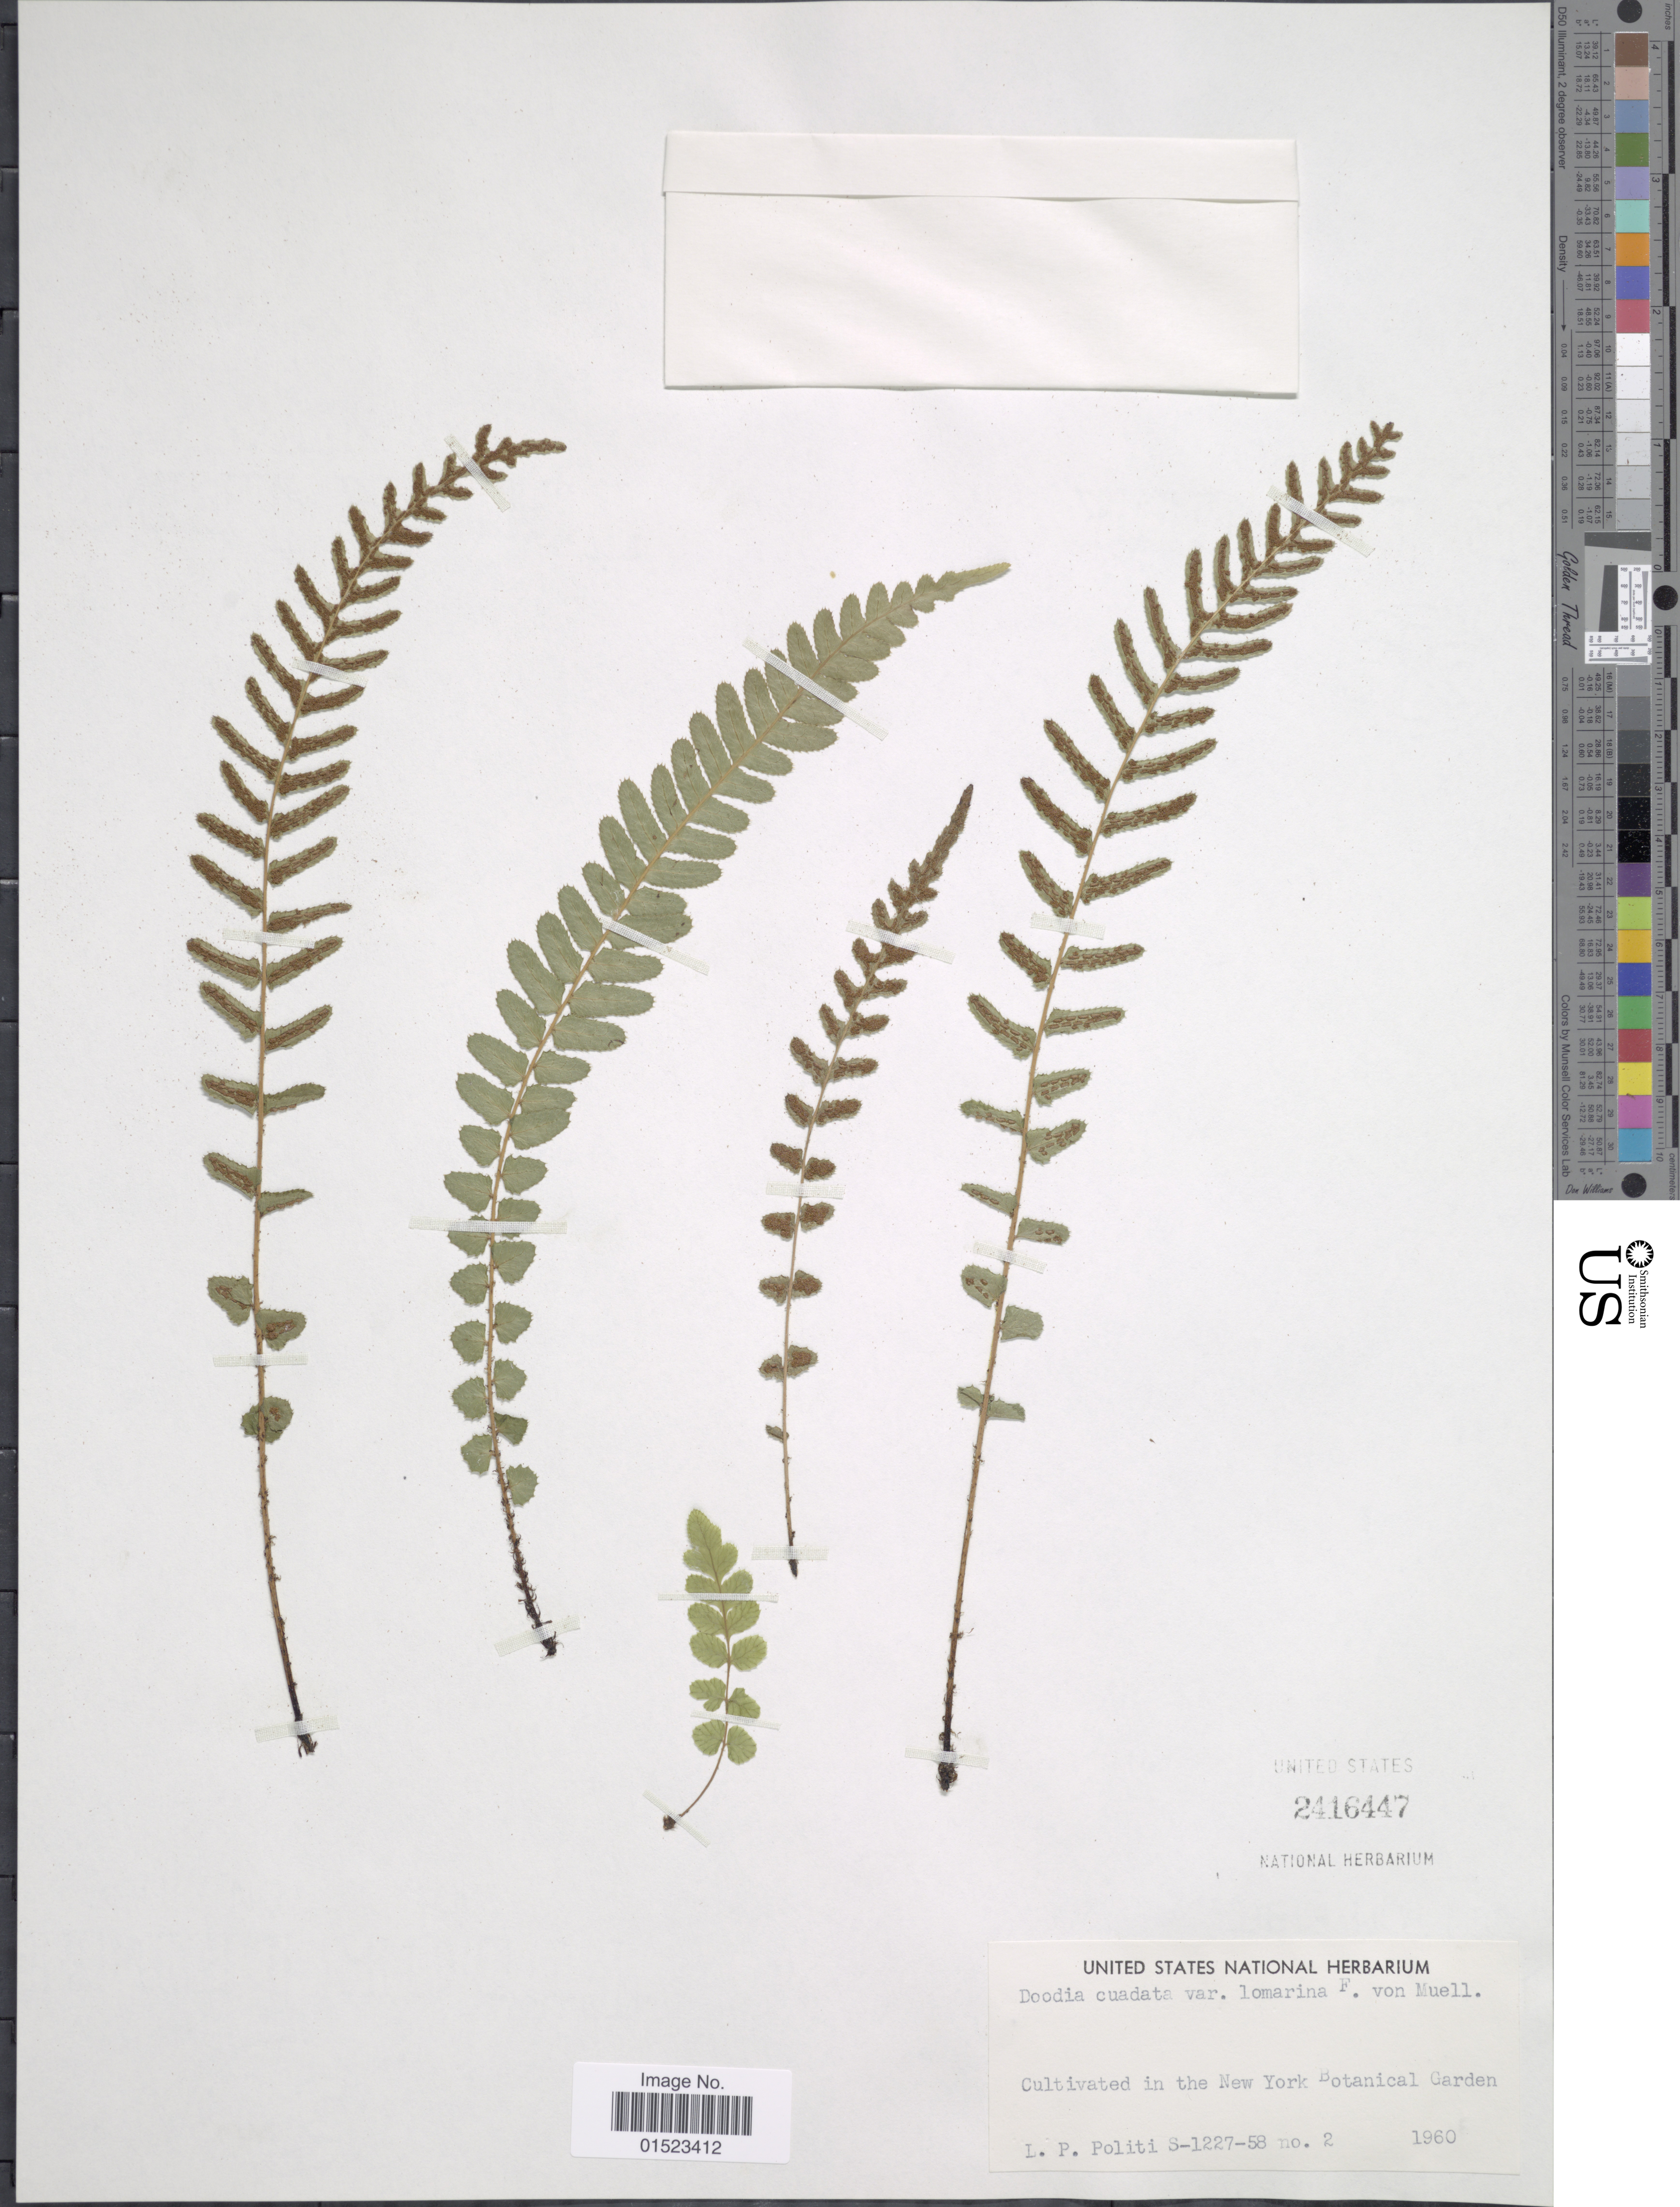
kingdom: Plantae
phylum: Tracheophyta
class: Polypodiopsida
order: Polypodiales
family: Blechnaceae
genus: Blechnum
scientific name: Blechnum caudatum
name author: Cav.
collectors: L. Politi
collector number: S-1227-58/2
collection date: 1960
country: United States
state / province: New York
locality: New York Botanical Garden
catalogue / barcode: US 2416447